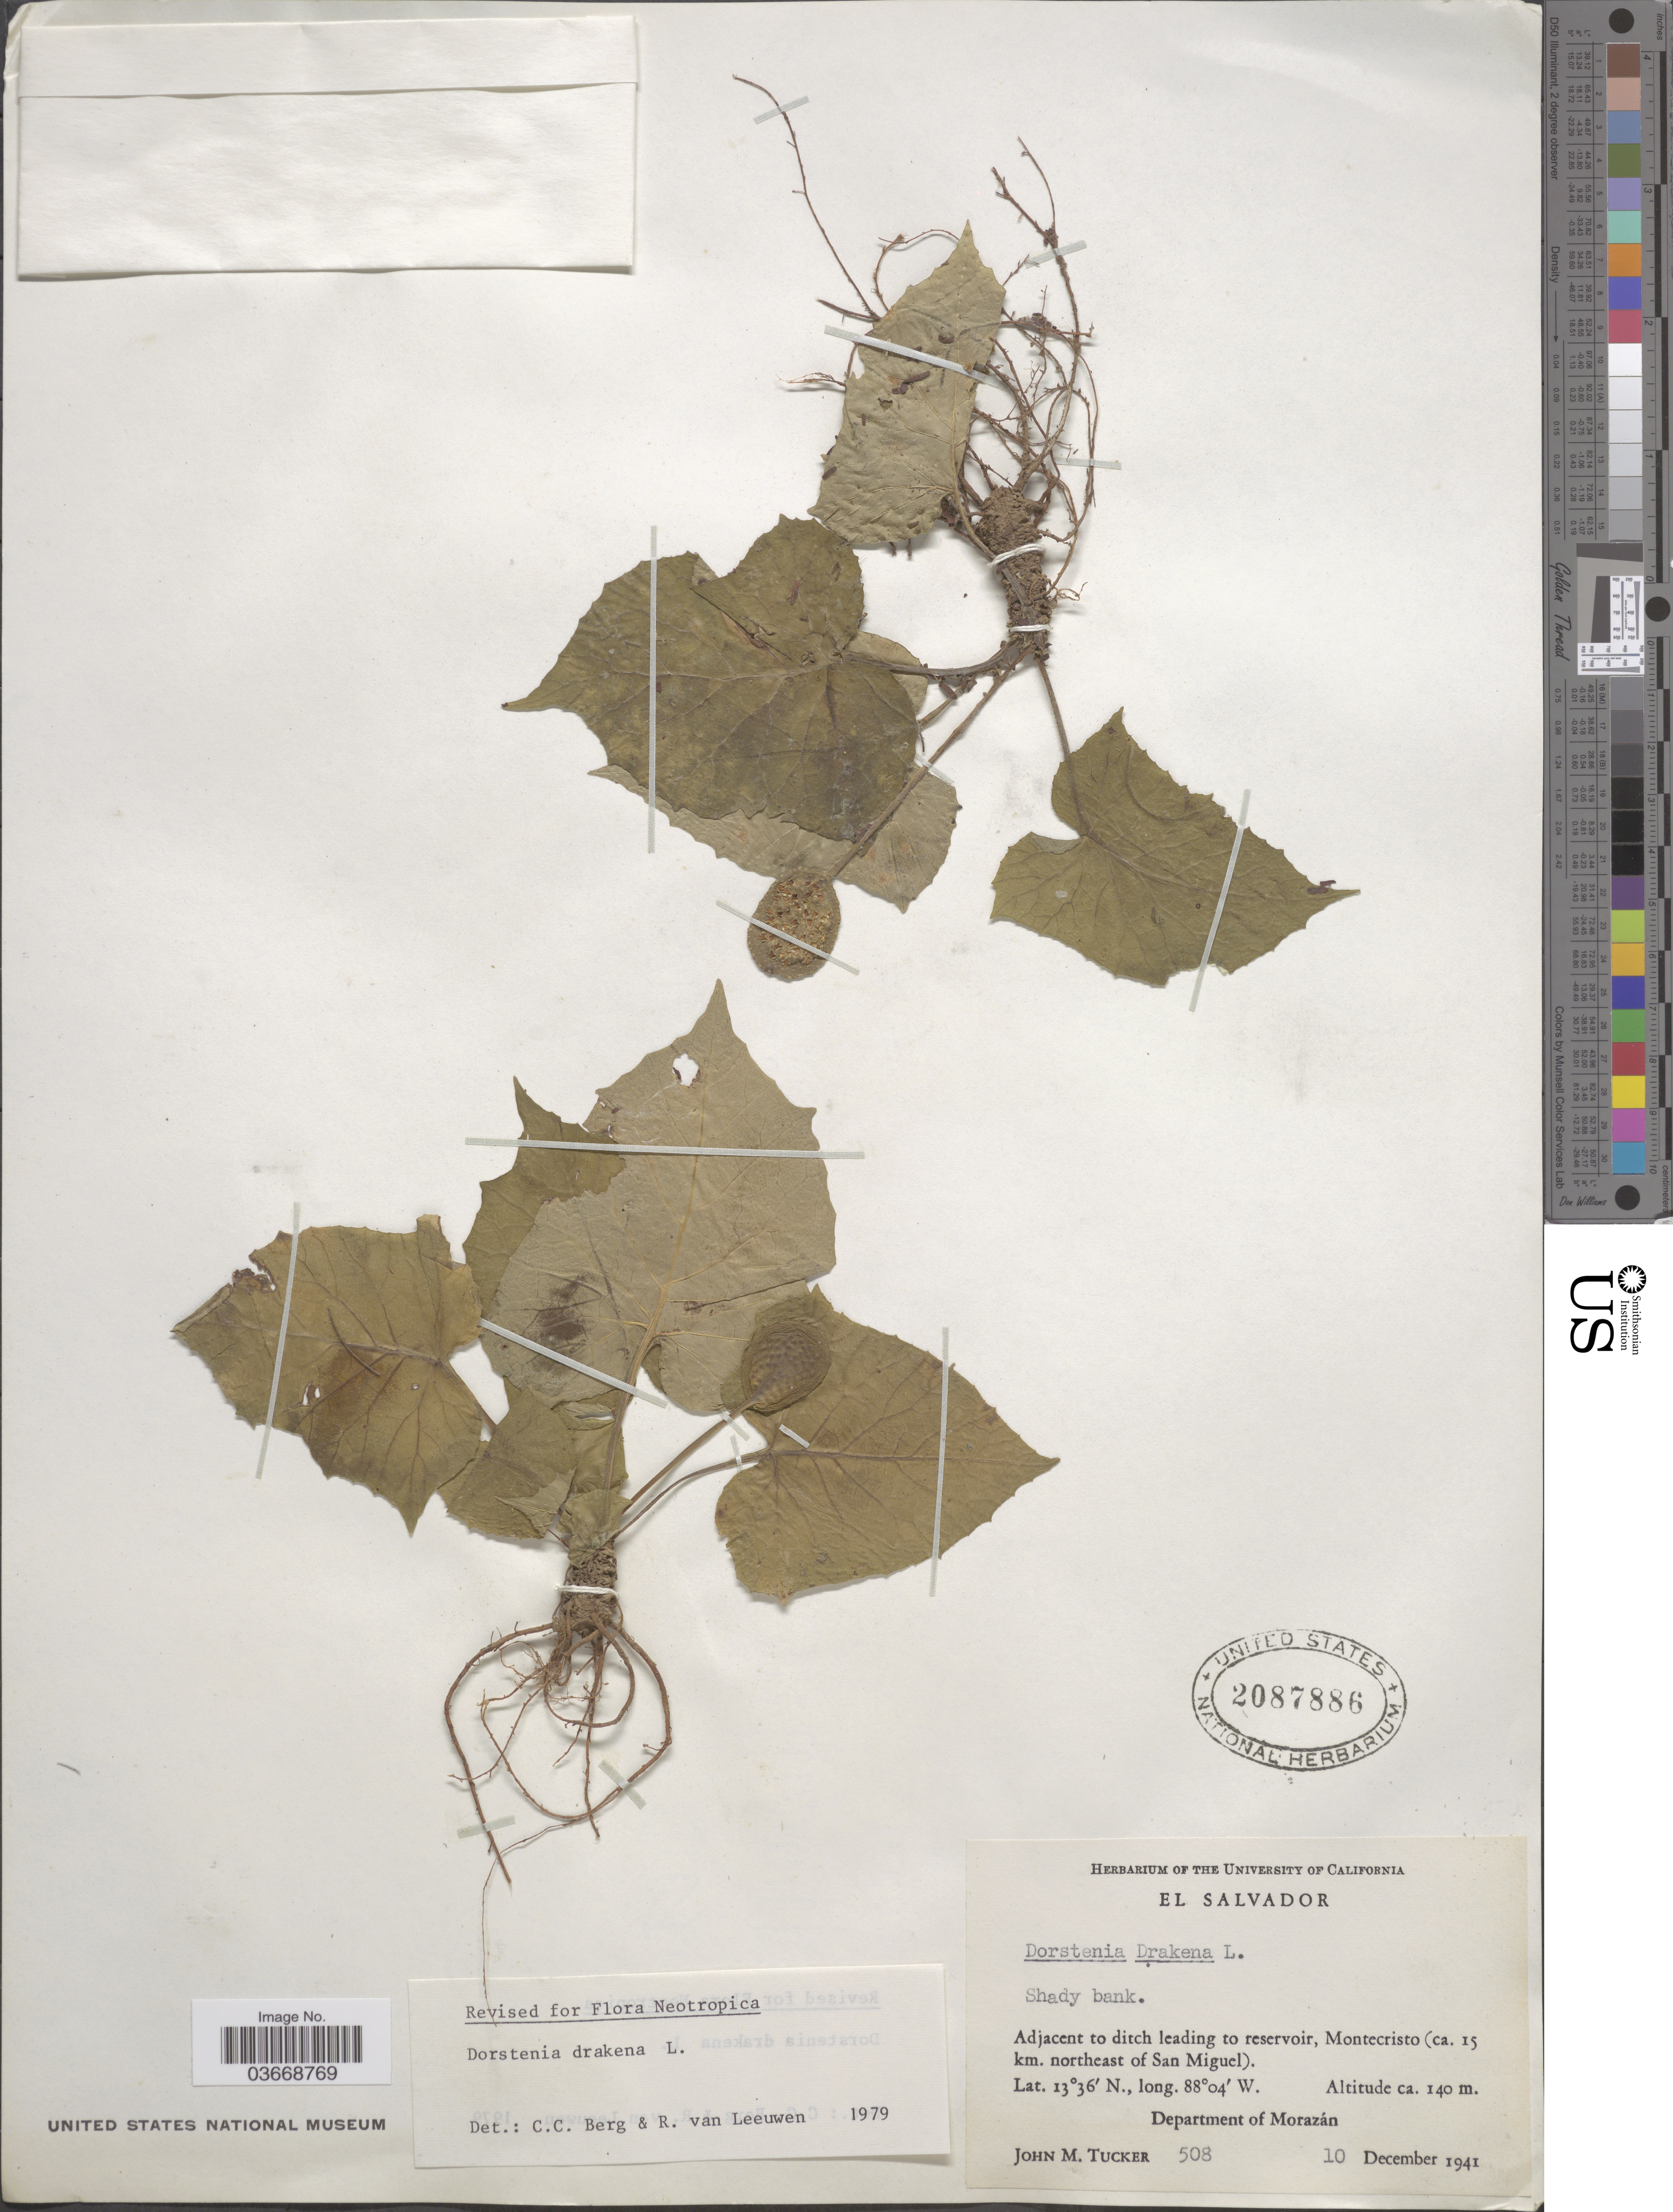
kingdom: Plantae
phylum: Tracheophyta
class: Magnoliopsida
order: Rosales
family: Moraceae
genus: Dorstenia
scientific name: Dorstenia drakena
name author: L.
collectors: J. M. Tucker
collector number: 508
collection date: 1941-12-10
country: El Salvador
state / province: Morazan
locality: Montecristo (ca. 15 km. northeast of San Miguel). Department of Morazán.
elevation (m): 140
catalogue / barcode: US 2087886